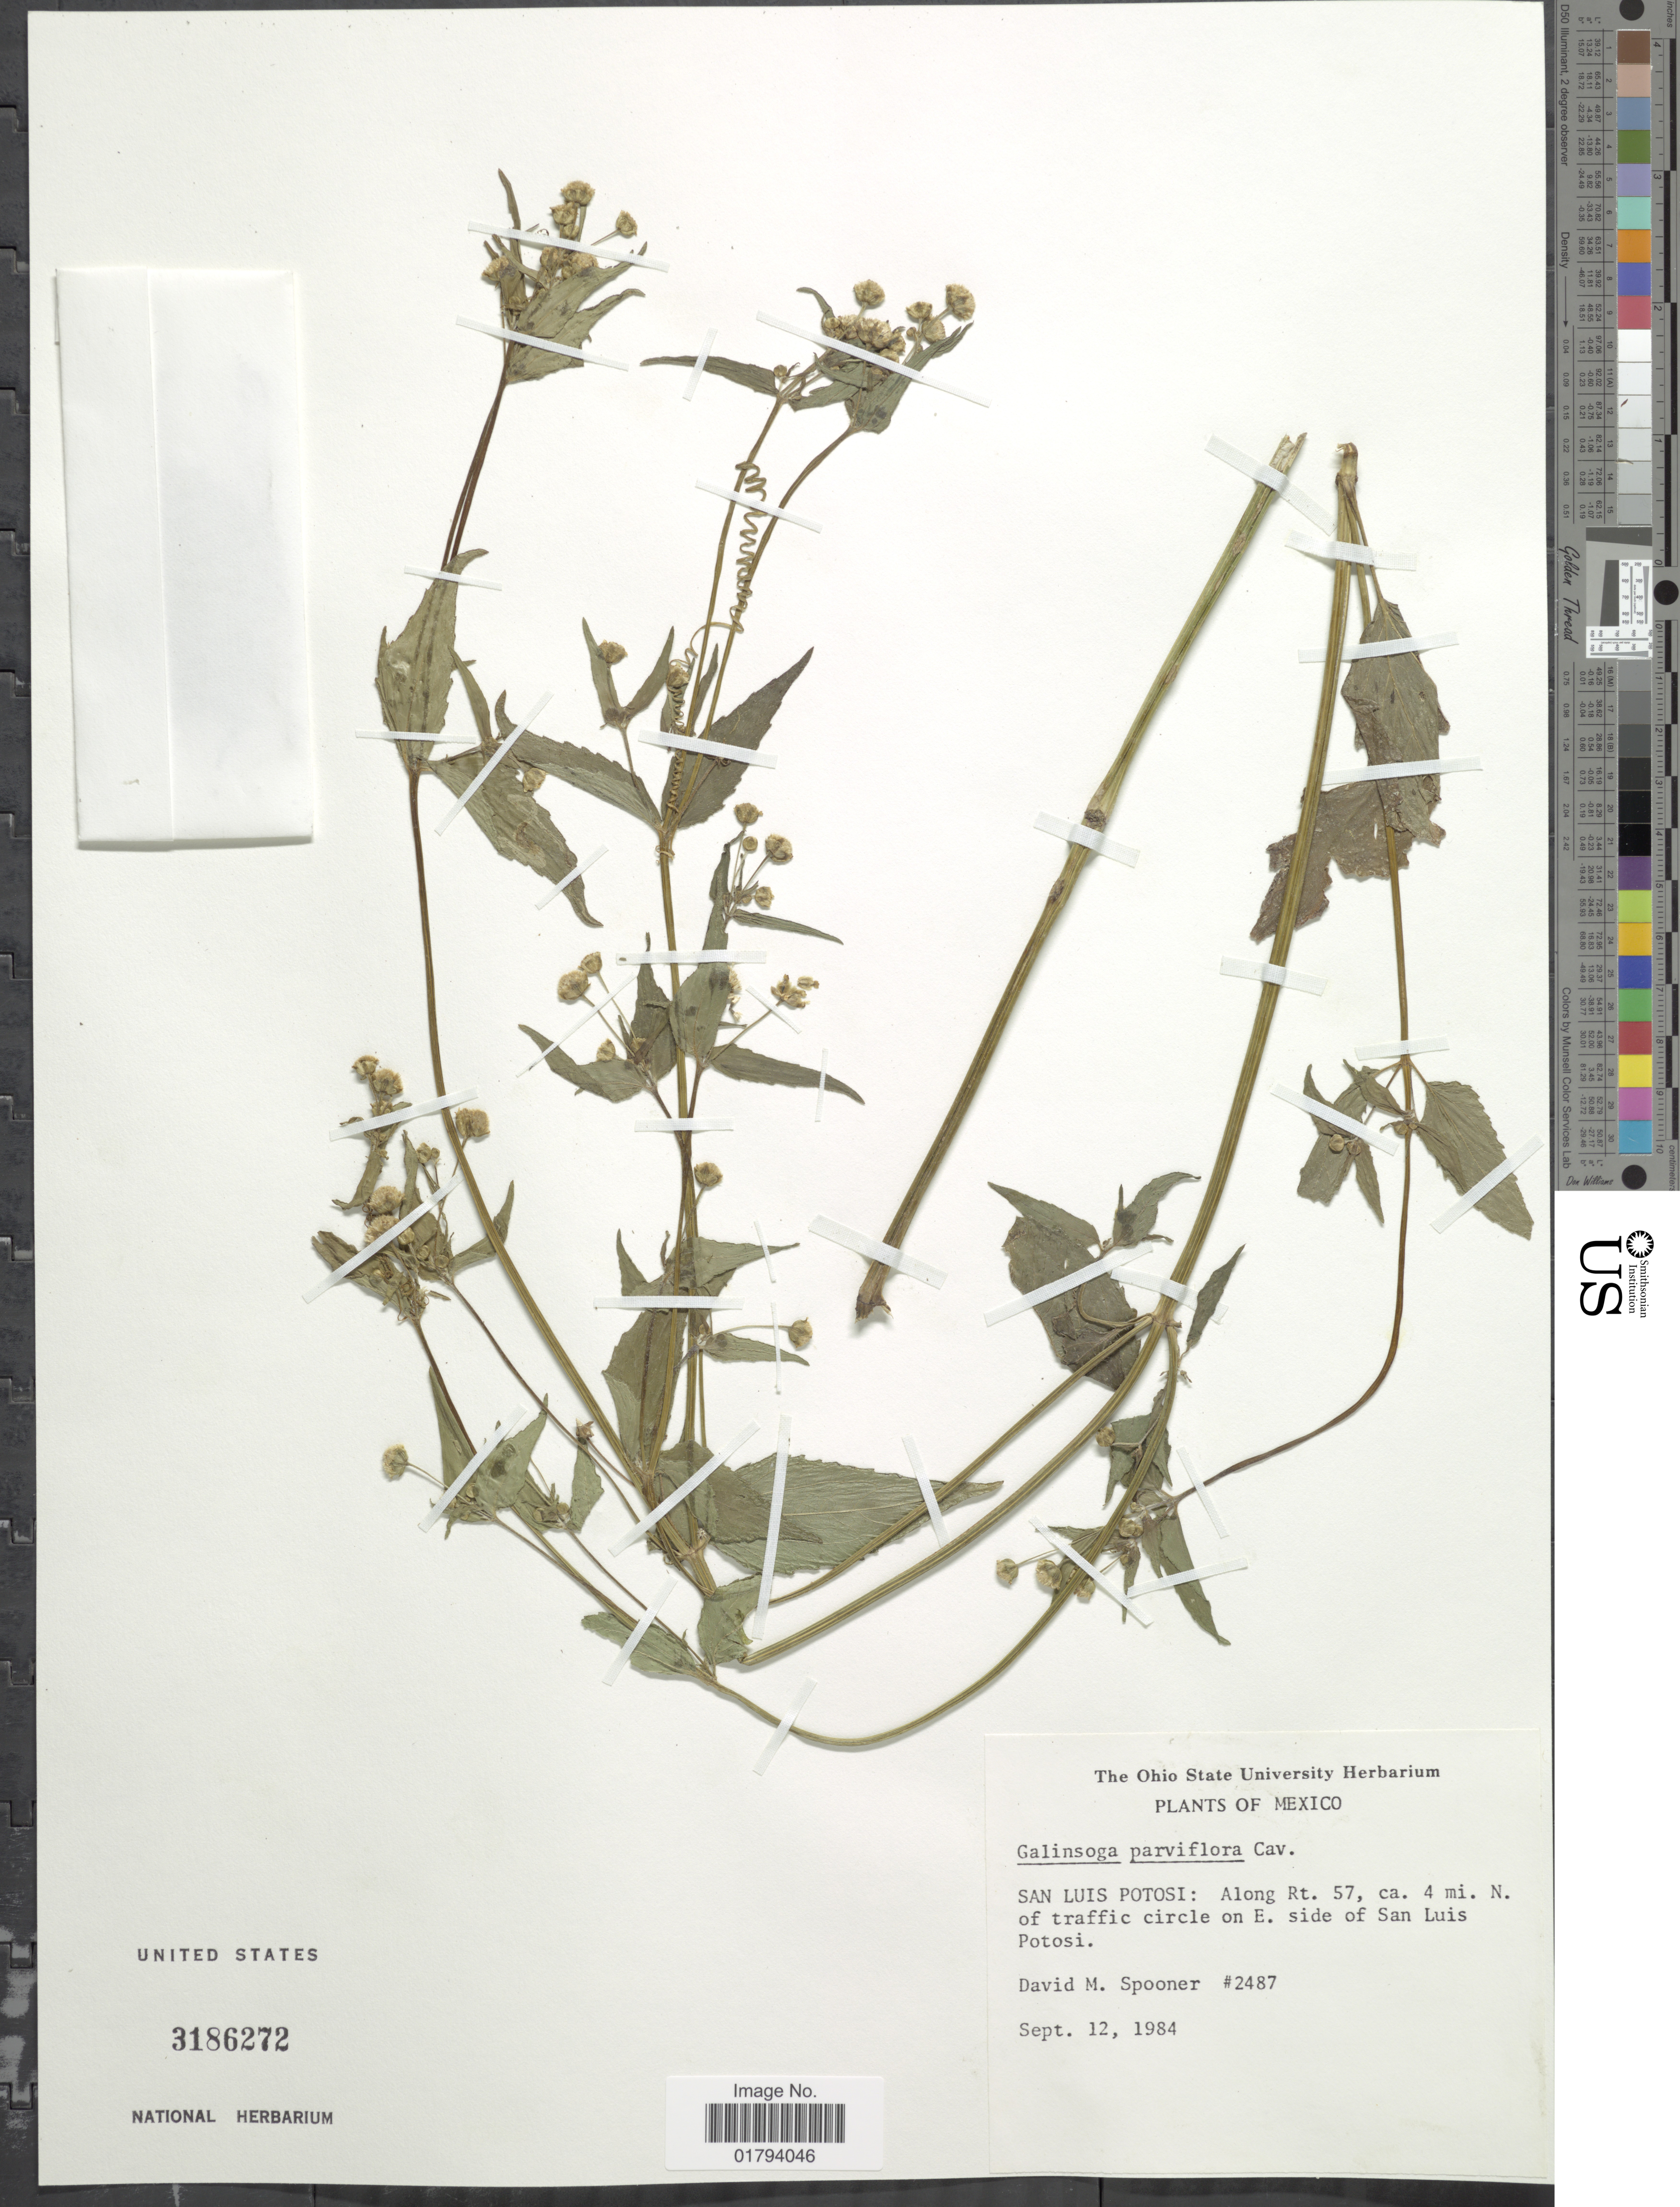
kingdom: Plantae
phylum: Tracheophyta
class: Magnoliopsida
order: Asterales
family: Asteraceae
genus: Galinsoga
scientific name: Galinsoga parviflora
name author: Cav.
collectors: D. Spooner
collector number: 2487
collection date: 1984-09-12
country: Mexico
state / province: San Luis Potosí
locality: Along Rt. 57, ca. 4 mi. N. of traffic circle on E. side of San Luis Potosi.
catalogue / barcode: US 3186272